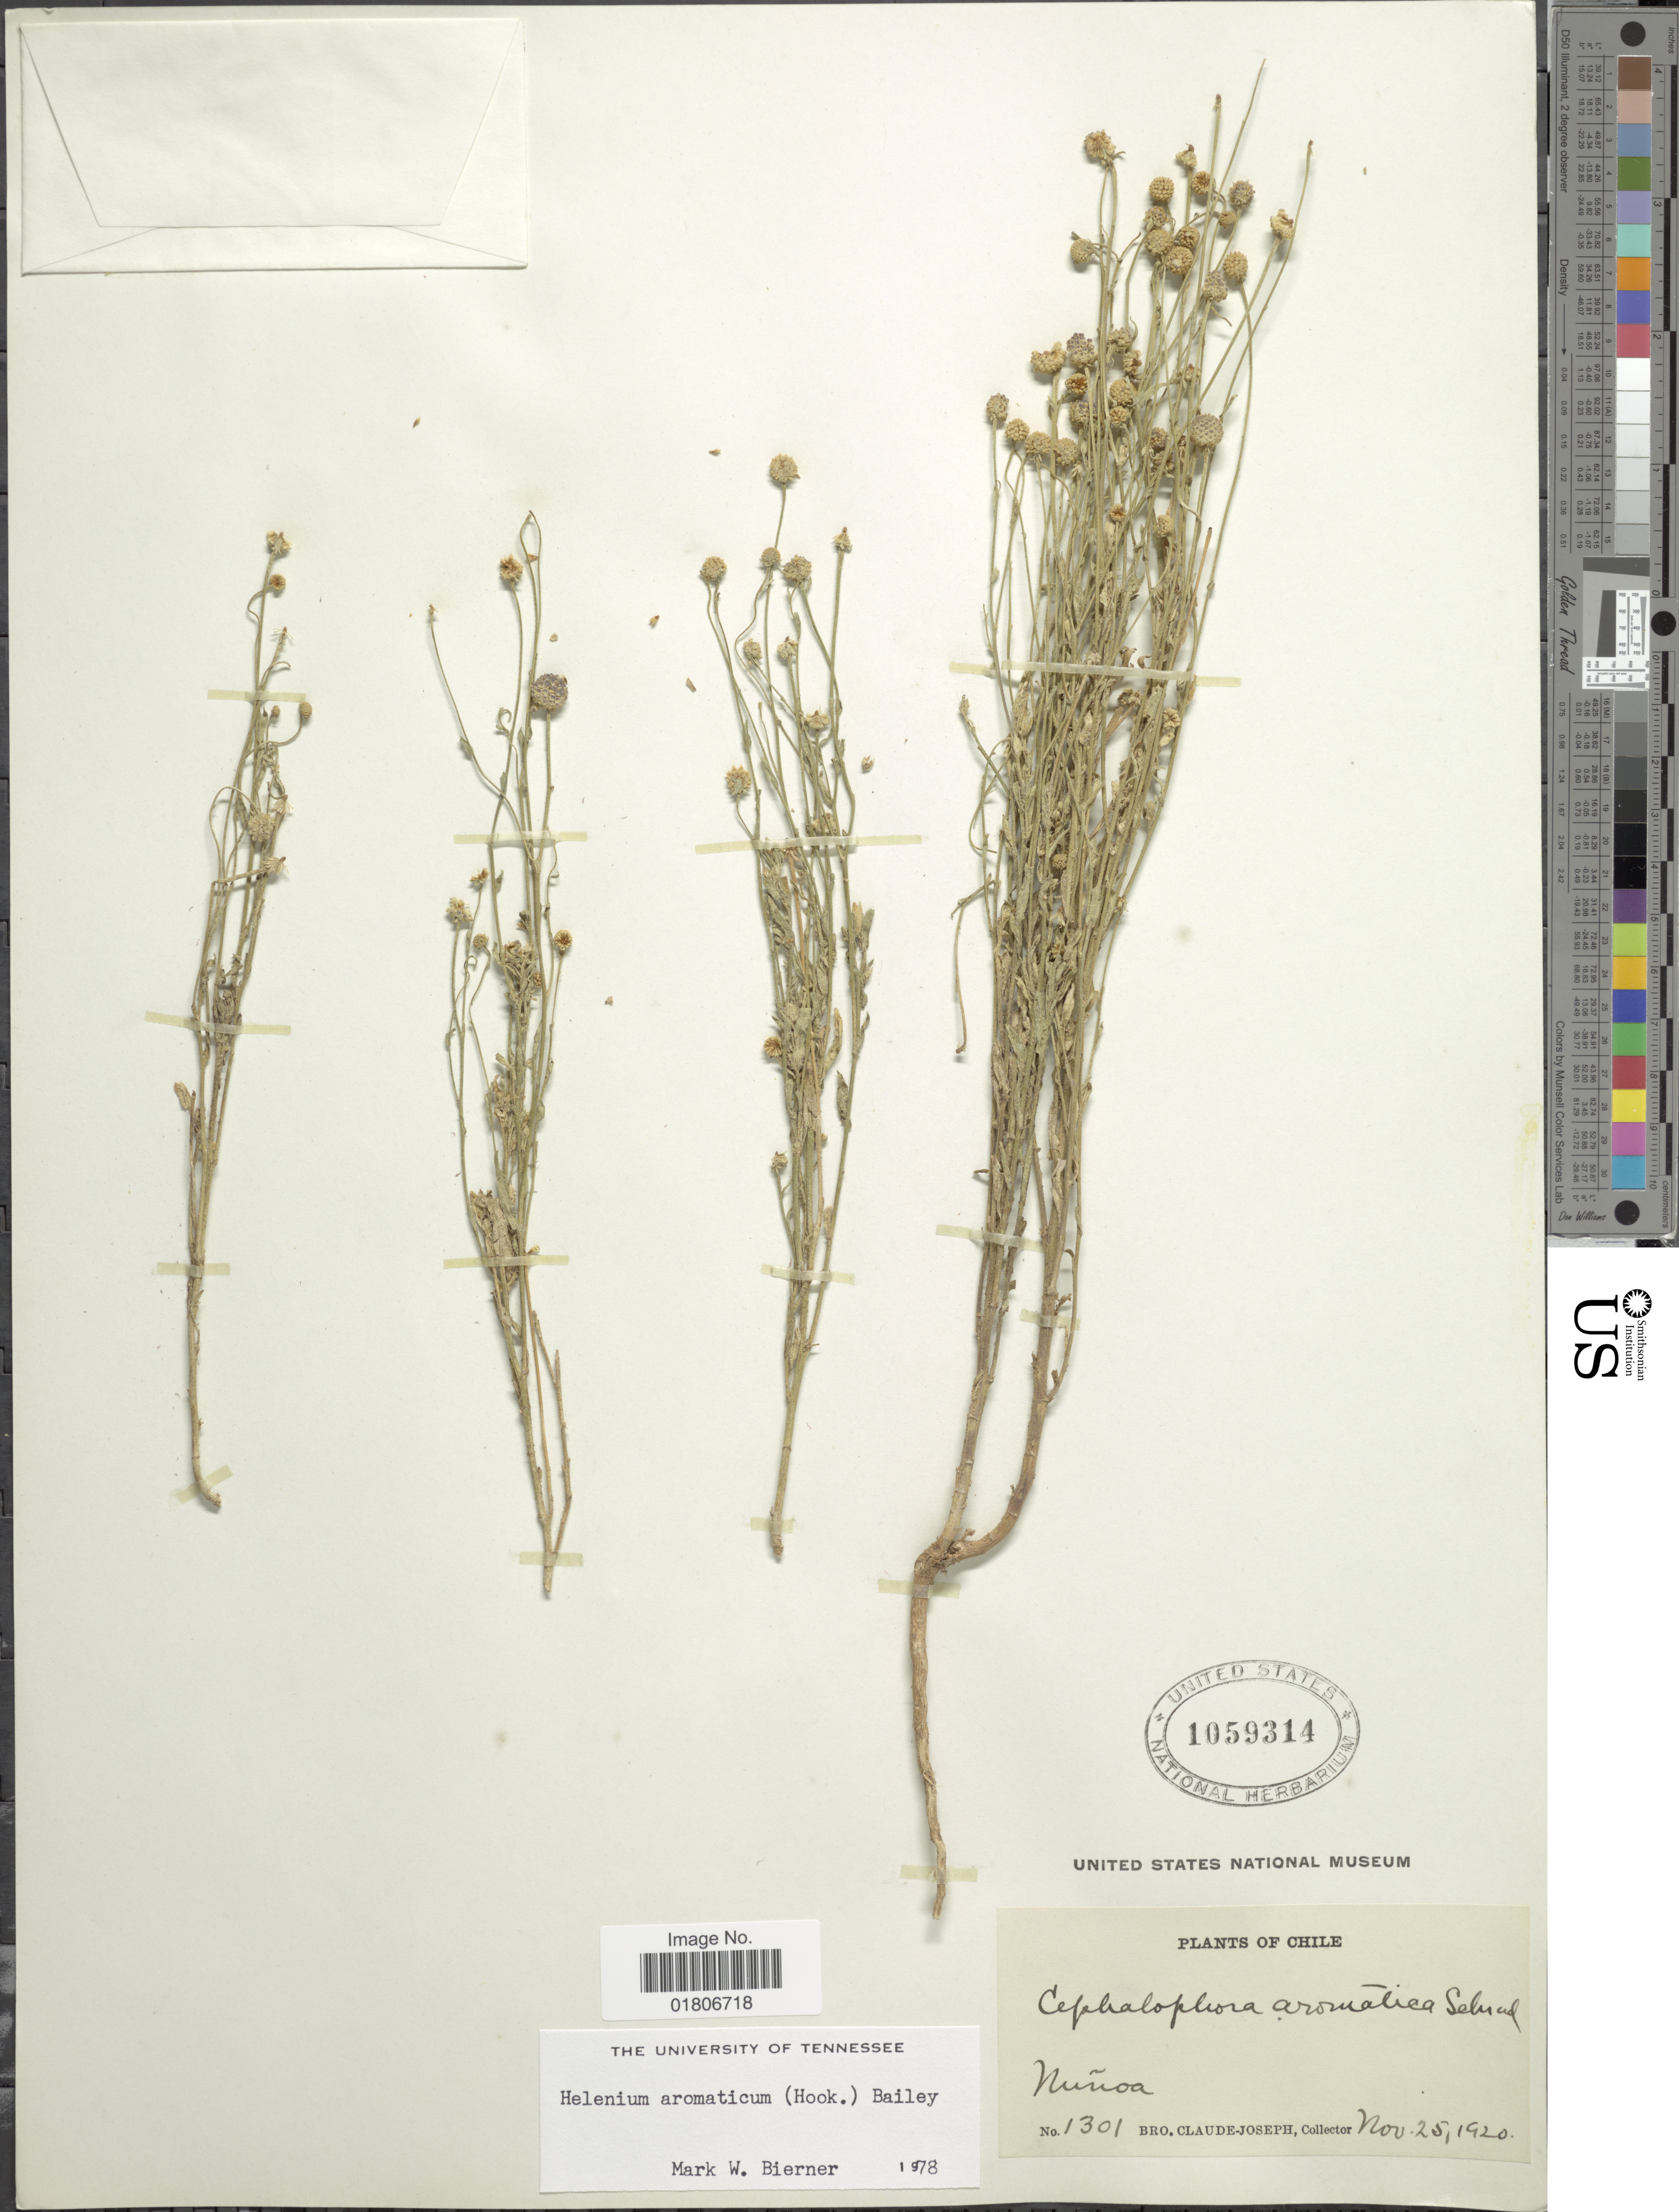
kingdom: Plantae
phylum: Tracheophyta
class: Magnoliopsida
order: Asterales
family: Asteraceae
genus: Helenium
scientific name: Helenium aromaticum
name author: (Hook.) L.H. Bailey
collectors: Bro. Claude-Joseph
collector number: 1301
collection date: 1920-11-25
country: Chile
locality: Nuñoa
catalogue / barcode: US 1059314